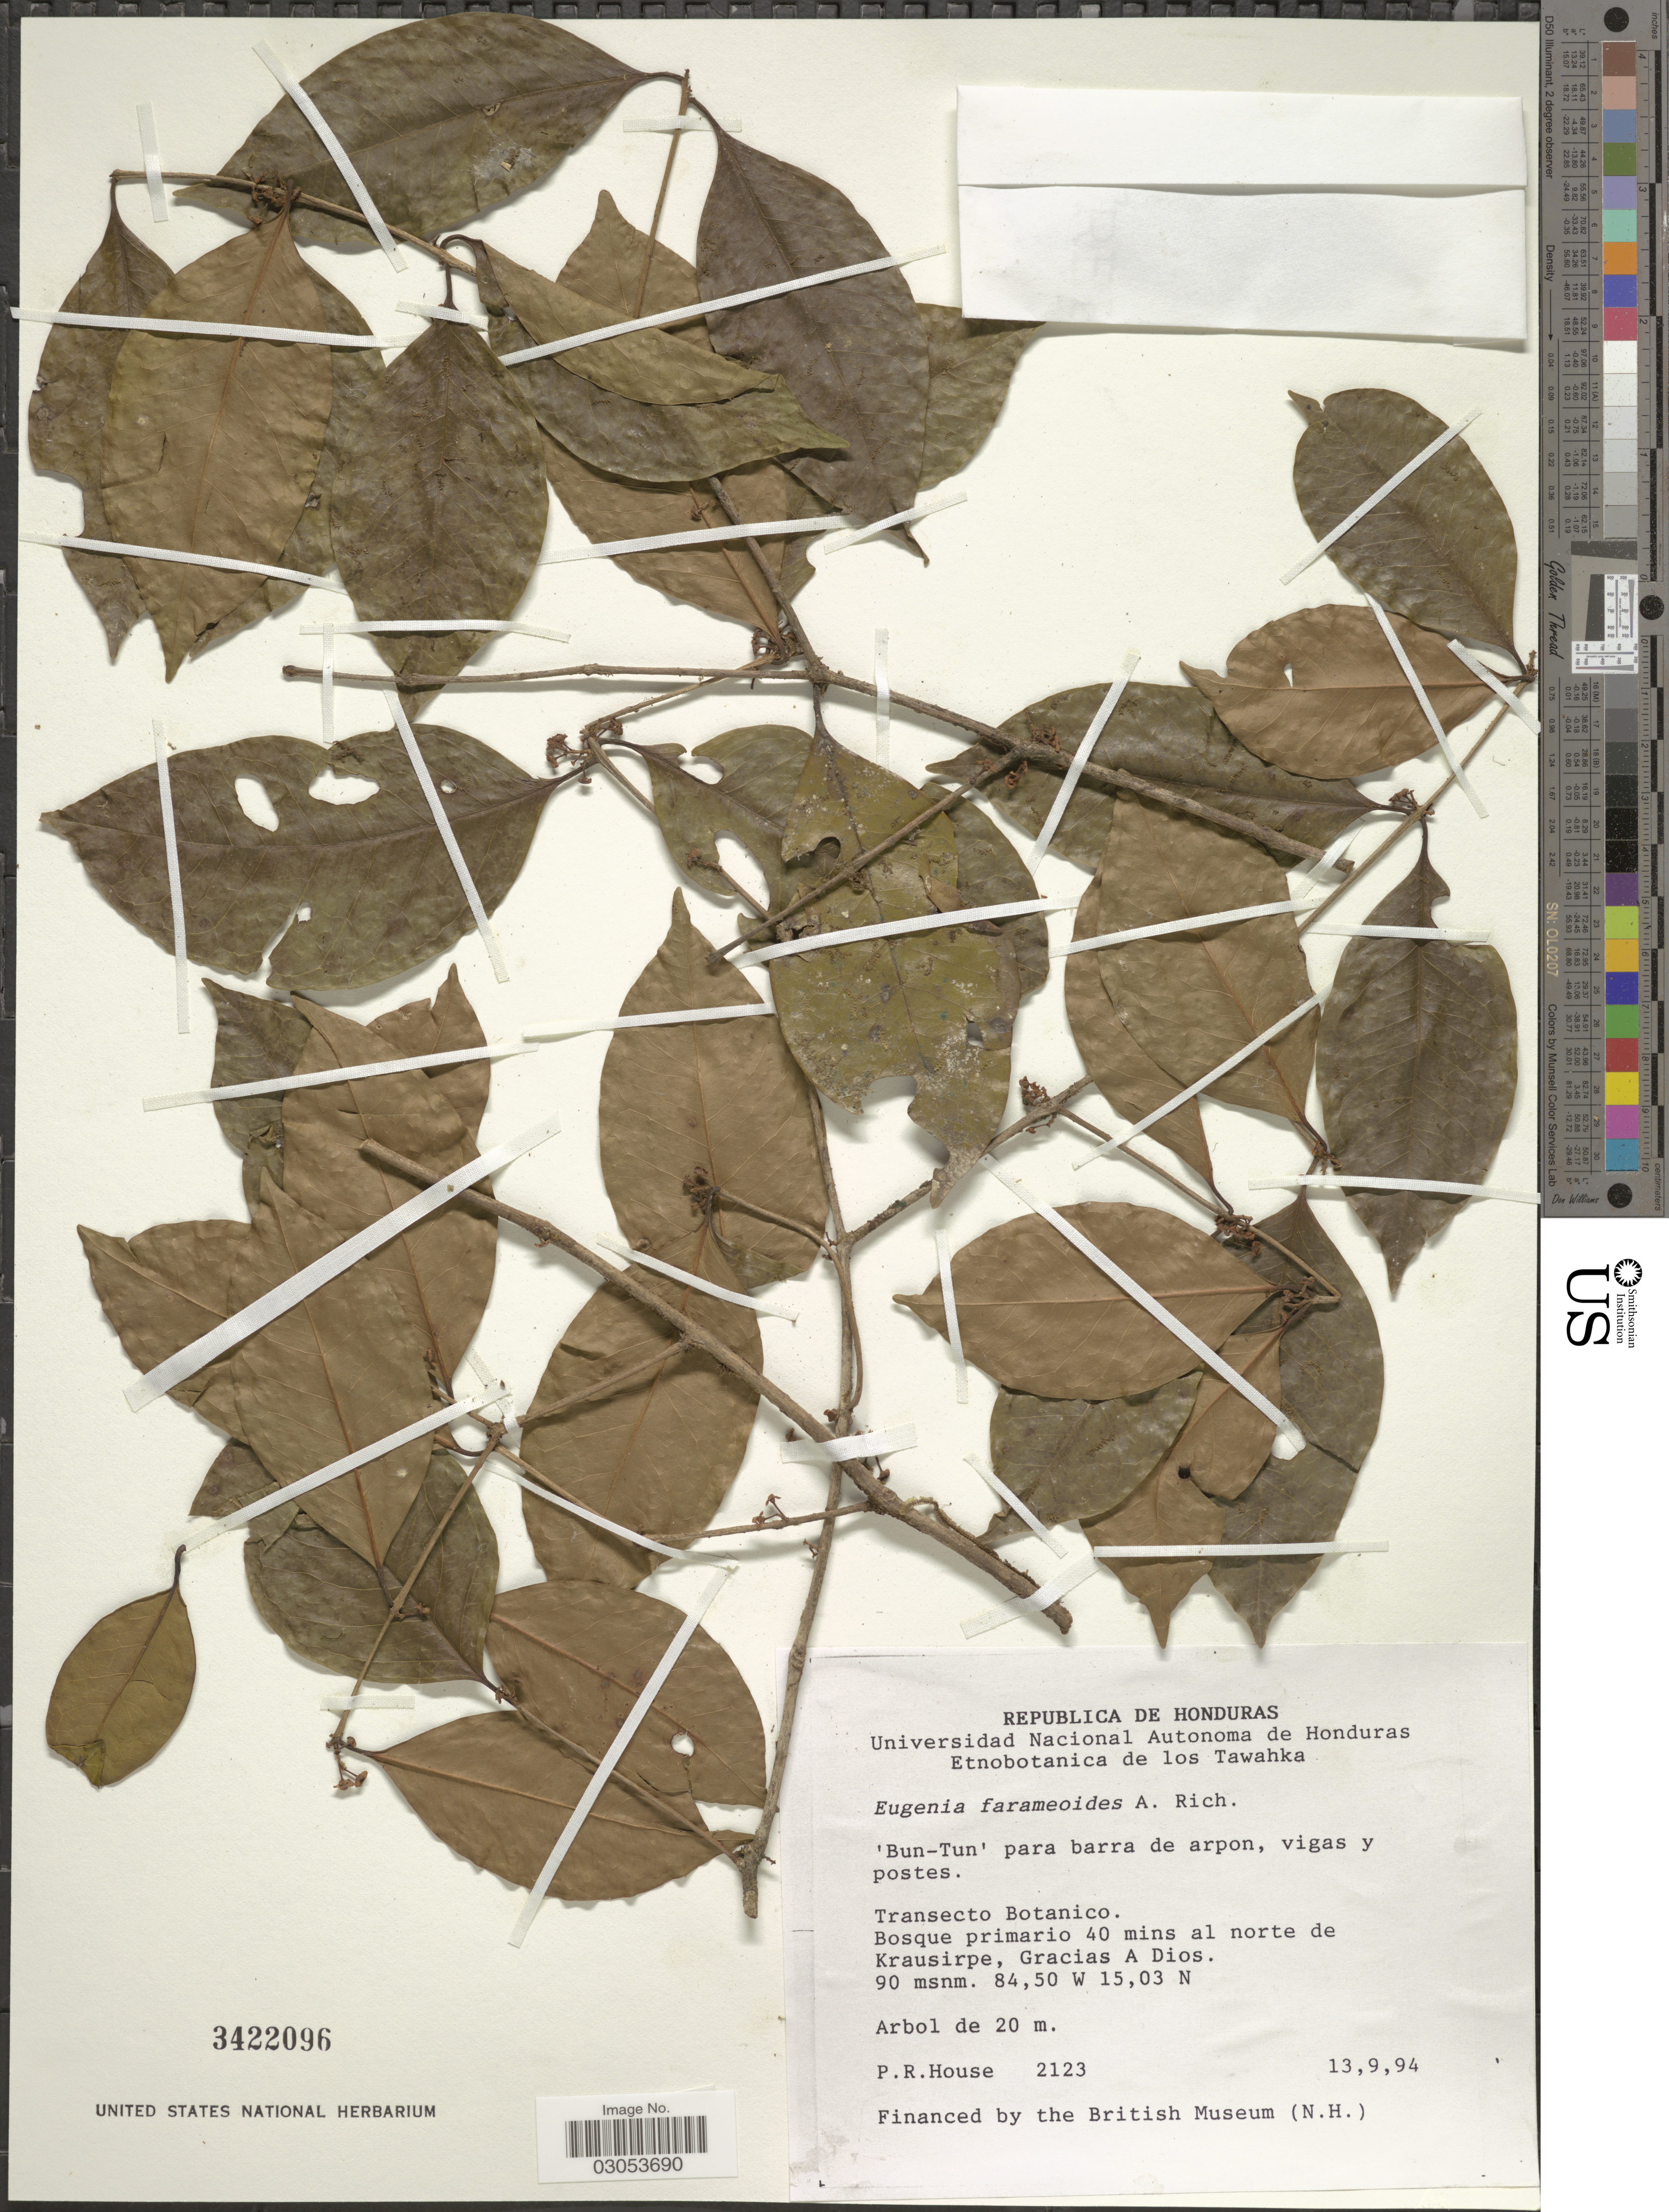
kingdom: Plantae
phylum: Tracheophyta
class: Magnoliopsida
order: Myrtales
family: Myrtaceae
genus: Eugenia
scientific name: Eugenia farameoides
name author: A. Rich.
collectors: P. R. House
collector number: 2123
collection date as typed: Transcribed d/m/y: 13/9/94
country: Honduras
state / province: Gracias de Dios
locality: Bosque primario 40 mins al norte de Krausirpe.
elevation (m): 90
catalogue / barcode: US 3422096